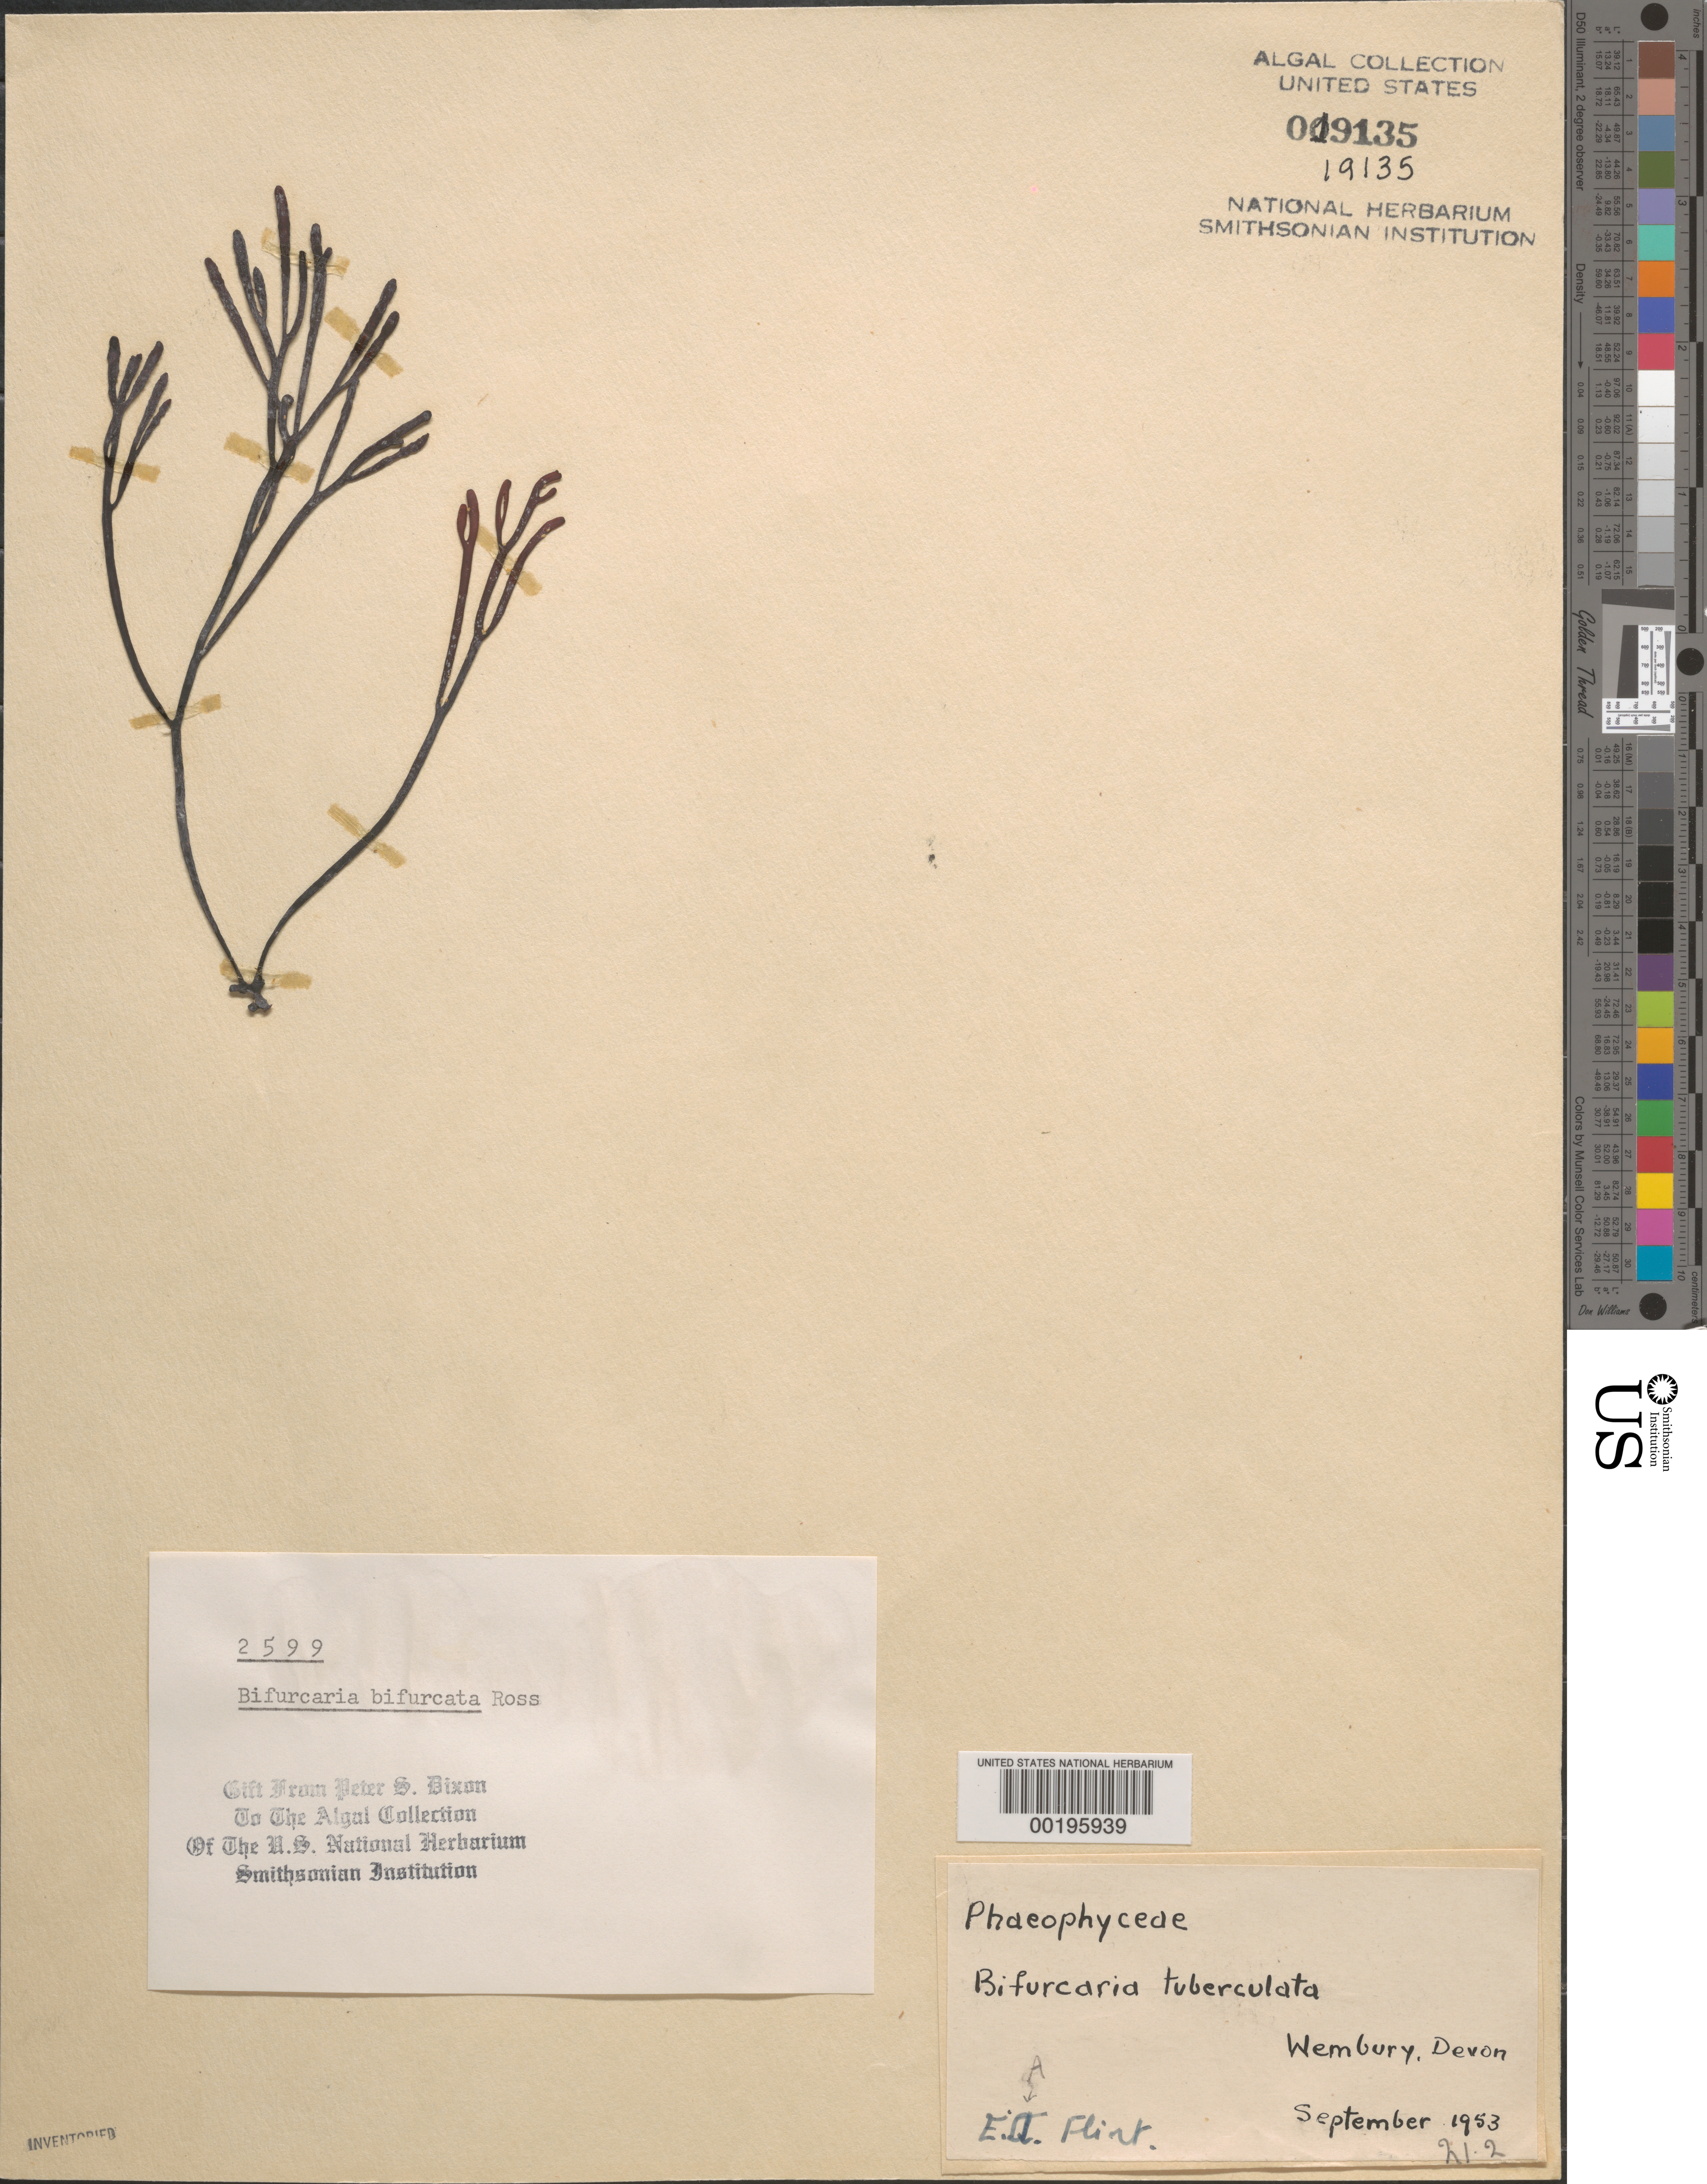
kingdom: Chromista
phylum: Ochrophyta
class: Phaeophyceae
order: Fucales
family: Sargassaceae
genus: Bifurcaria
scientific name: Bifurcaria bifurcata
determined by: Dixon, P. S.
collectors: E. Flint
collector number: PSD 2599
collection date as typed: Sep 1953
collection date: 1953-09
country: United Kingdom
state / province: England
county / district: Devon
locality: Wembury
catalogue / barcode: US 19135